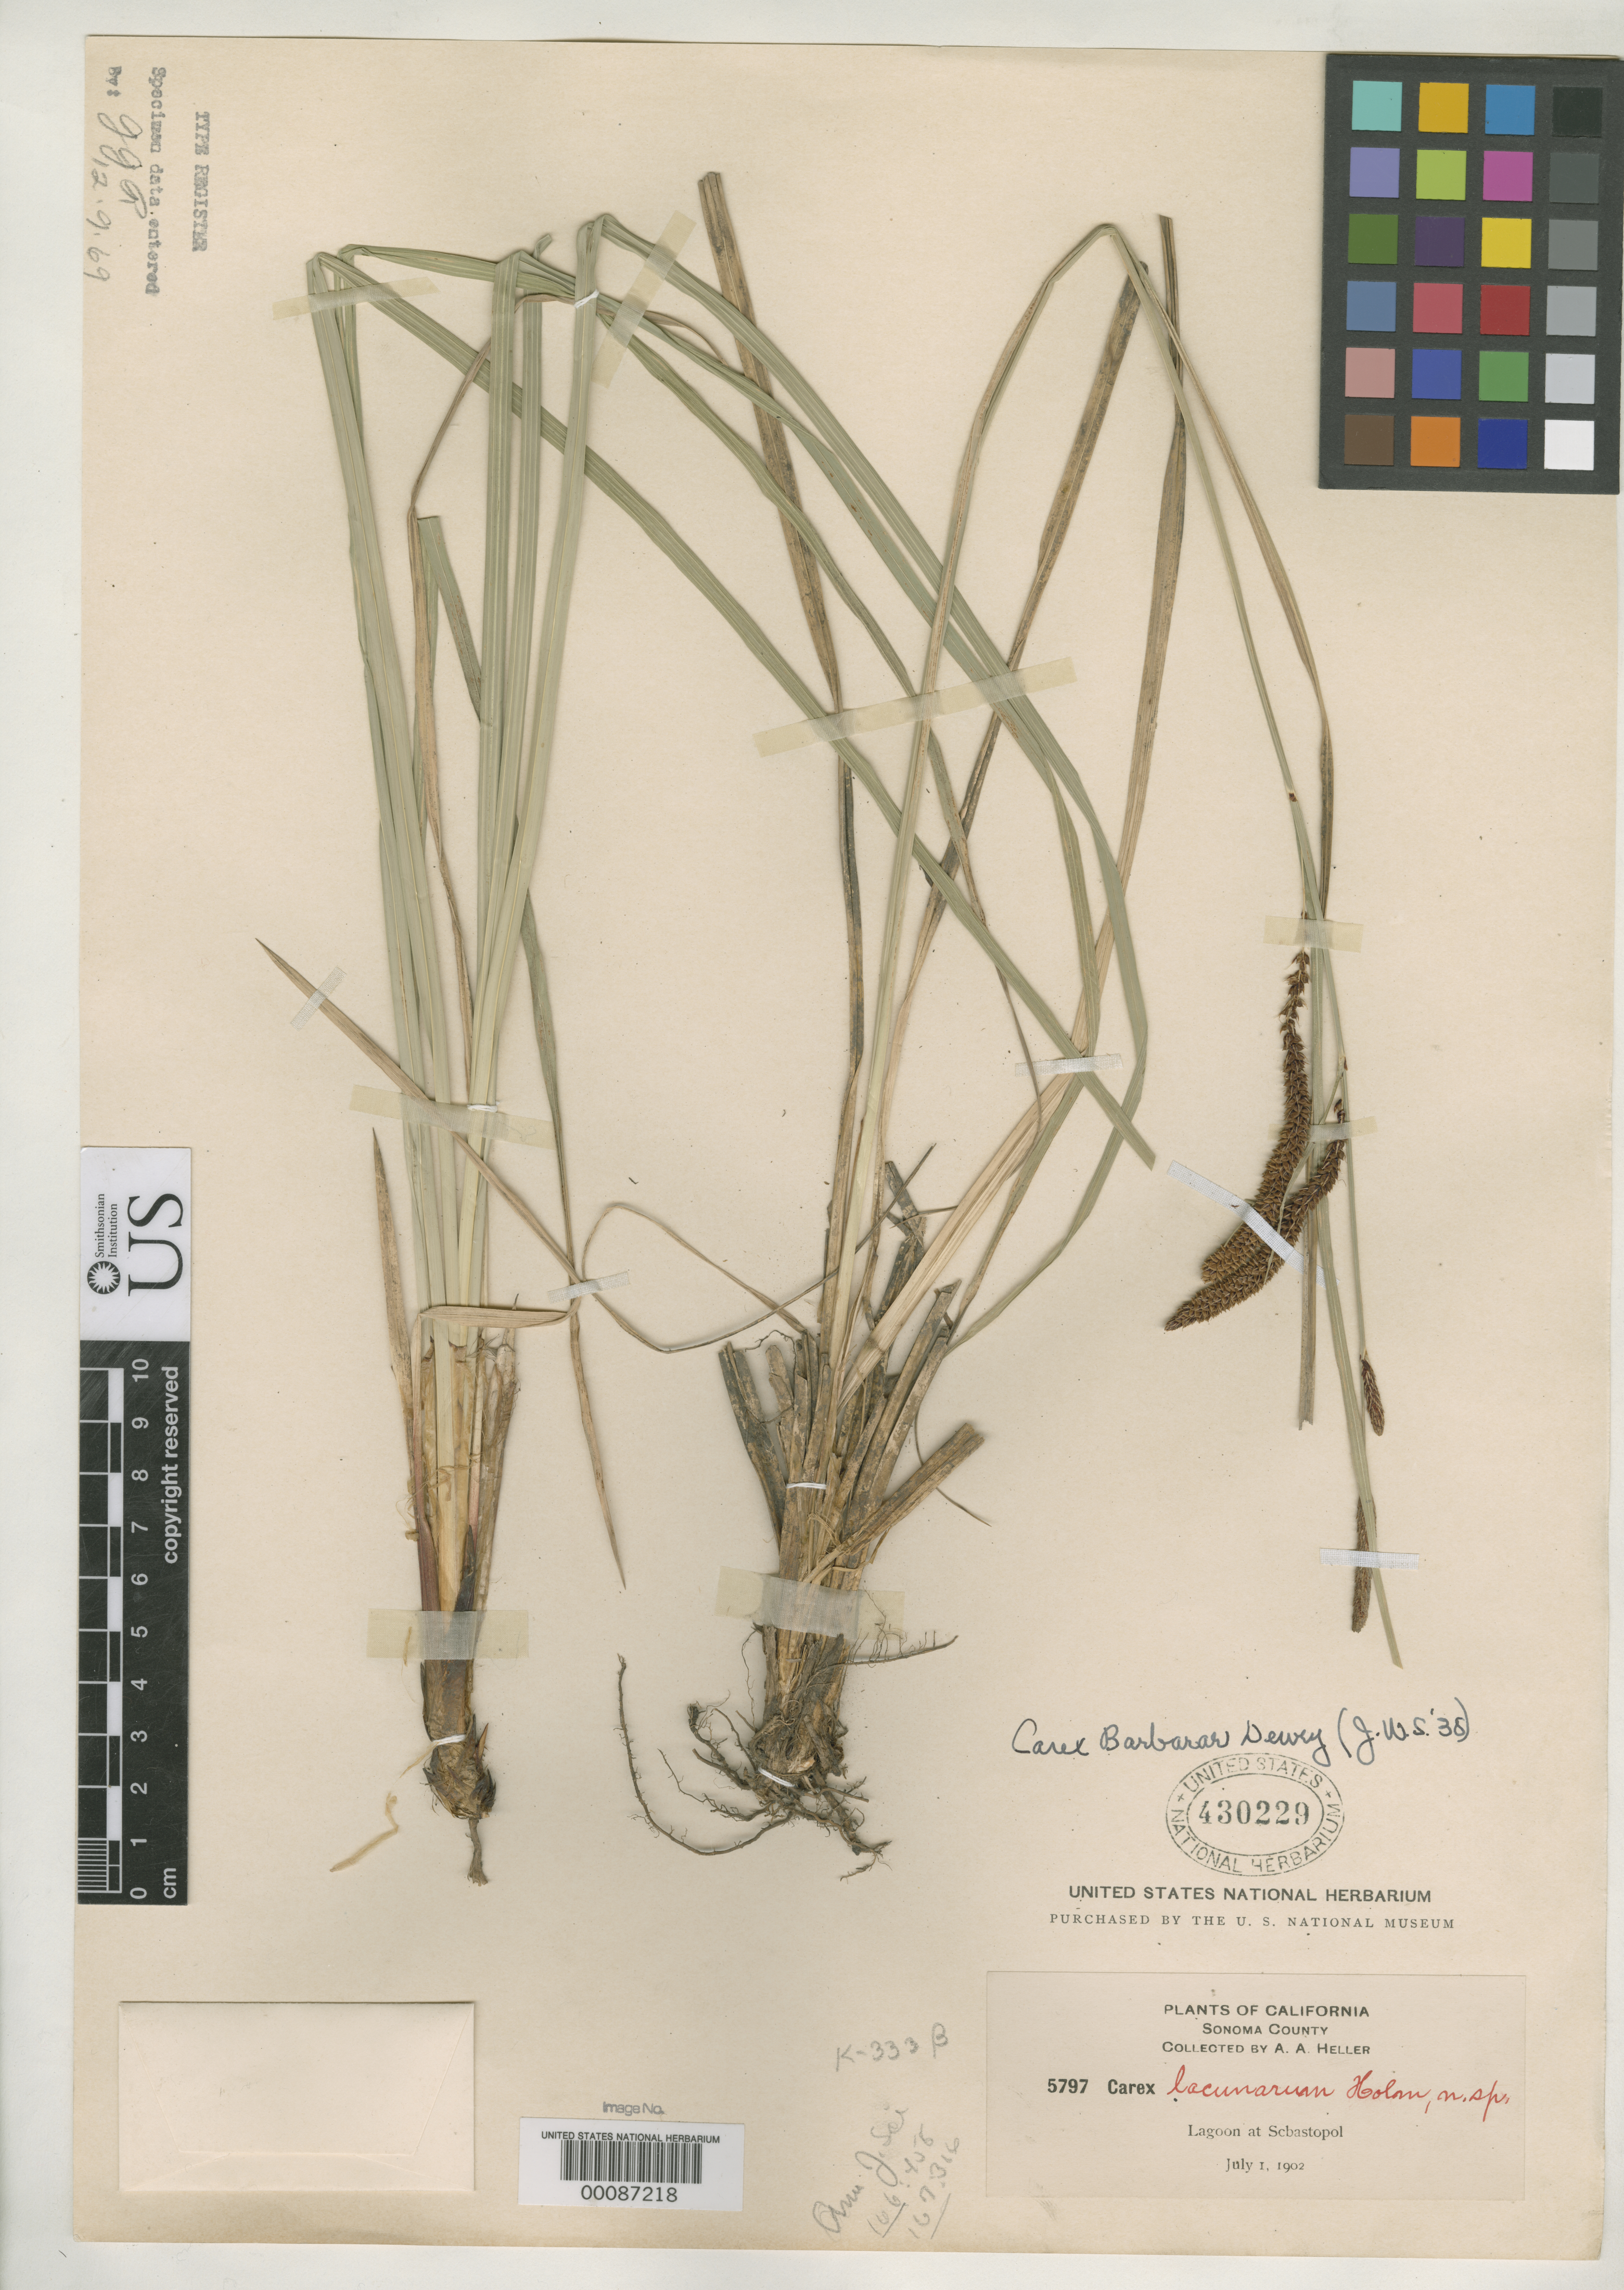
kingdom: Plantae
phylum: Tracheophyta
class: Liliopsida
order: Poales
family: Cyperaceae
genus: Carex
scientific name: Carex lacunarum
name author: Holm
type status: Syntype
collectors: A. A. Heller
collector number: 5797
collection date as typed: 01 Jul 1902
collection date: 1902-07-01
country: United States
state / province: California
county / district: Sonoma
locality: Lagoon at Sebastopol.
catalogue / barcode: US 430229